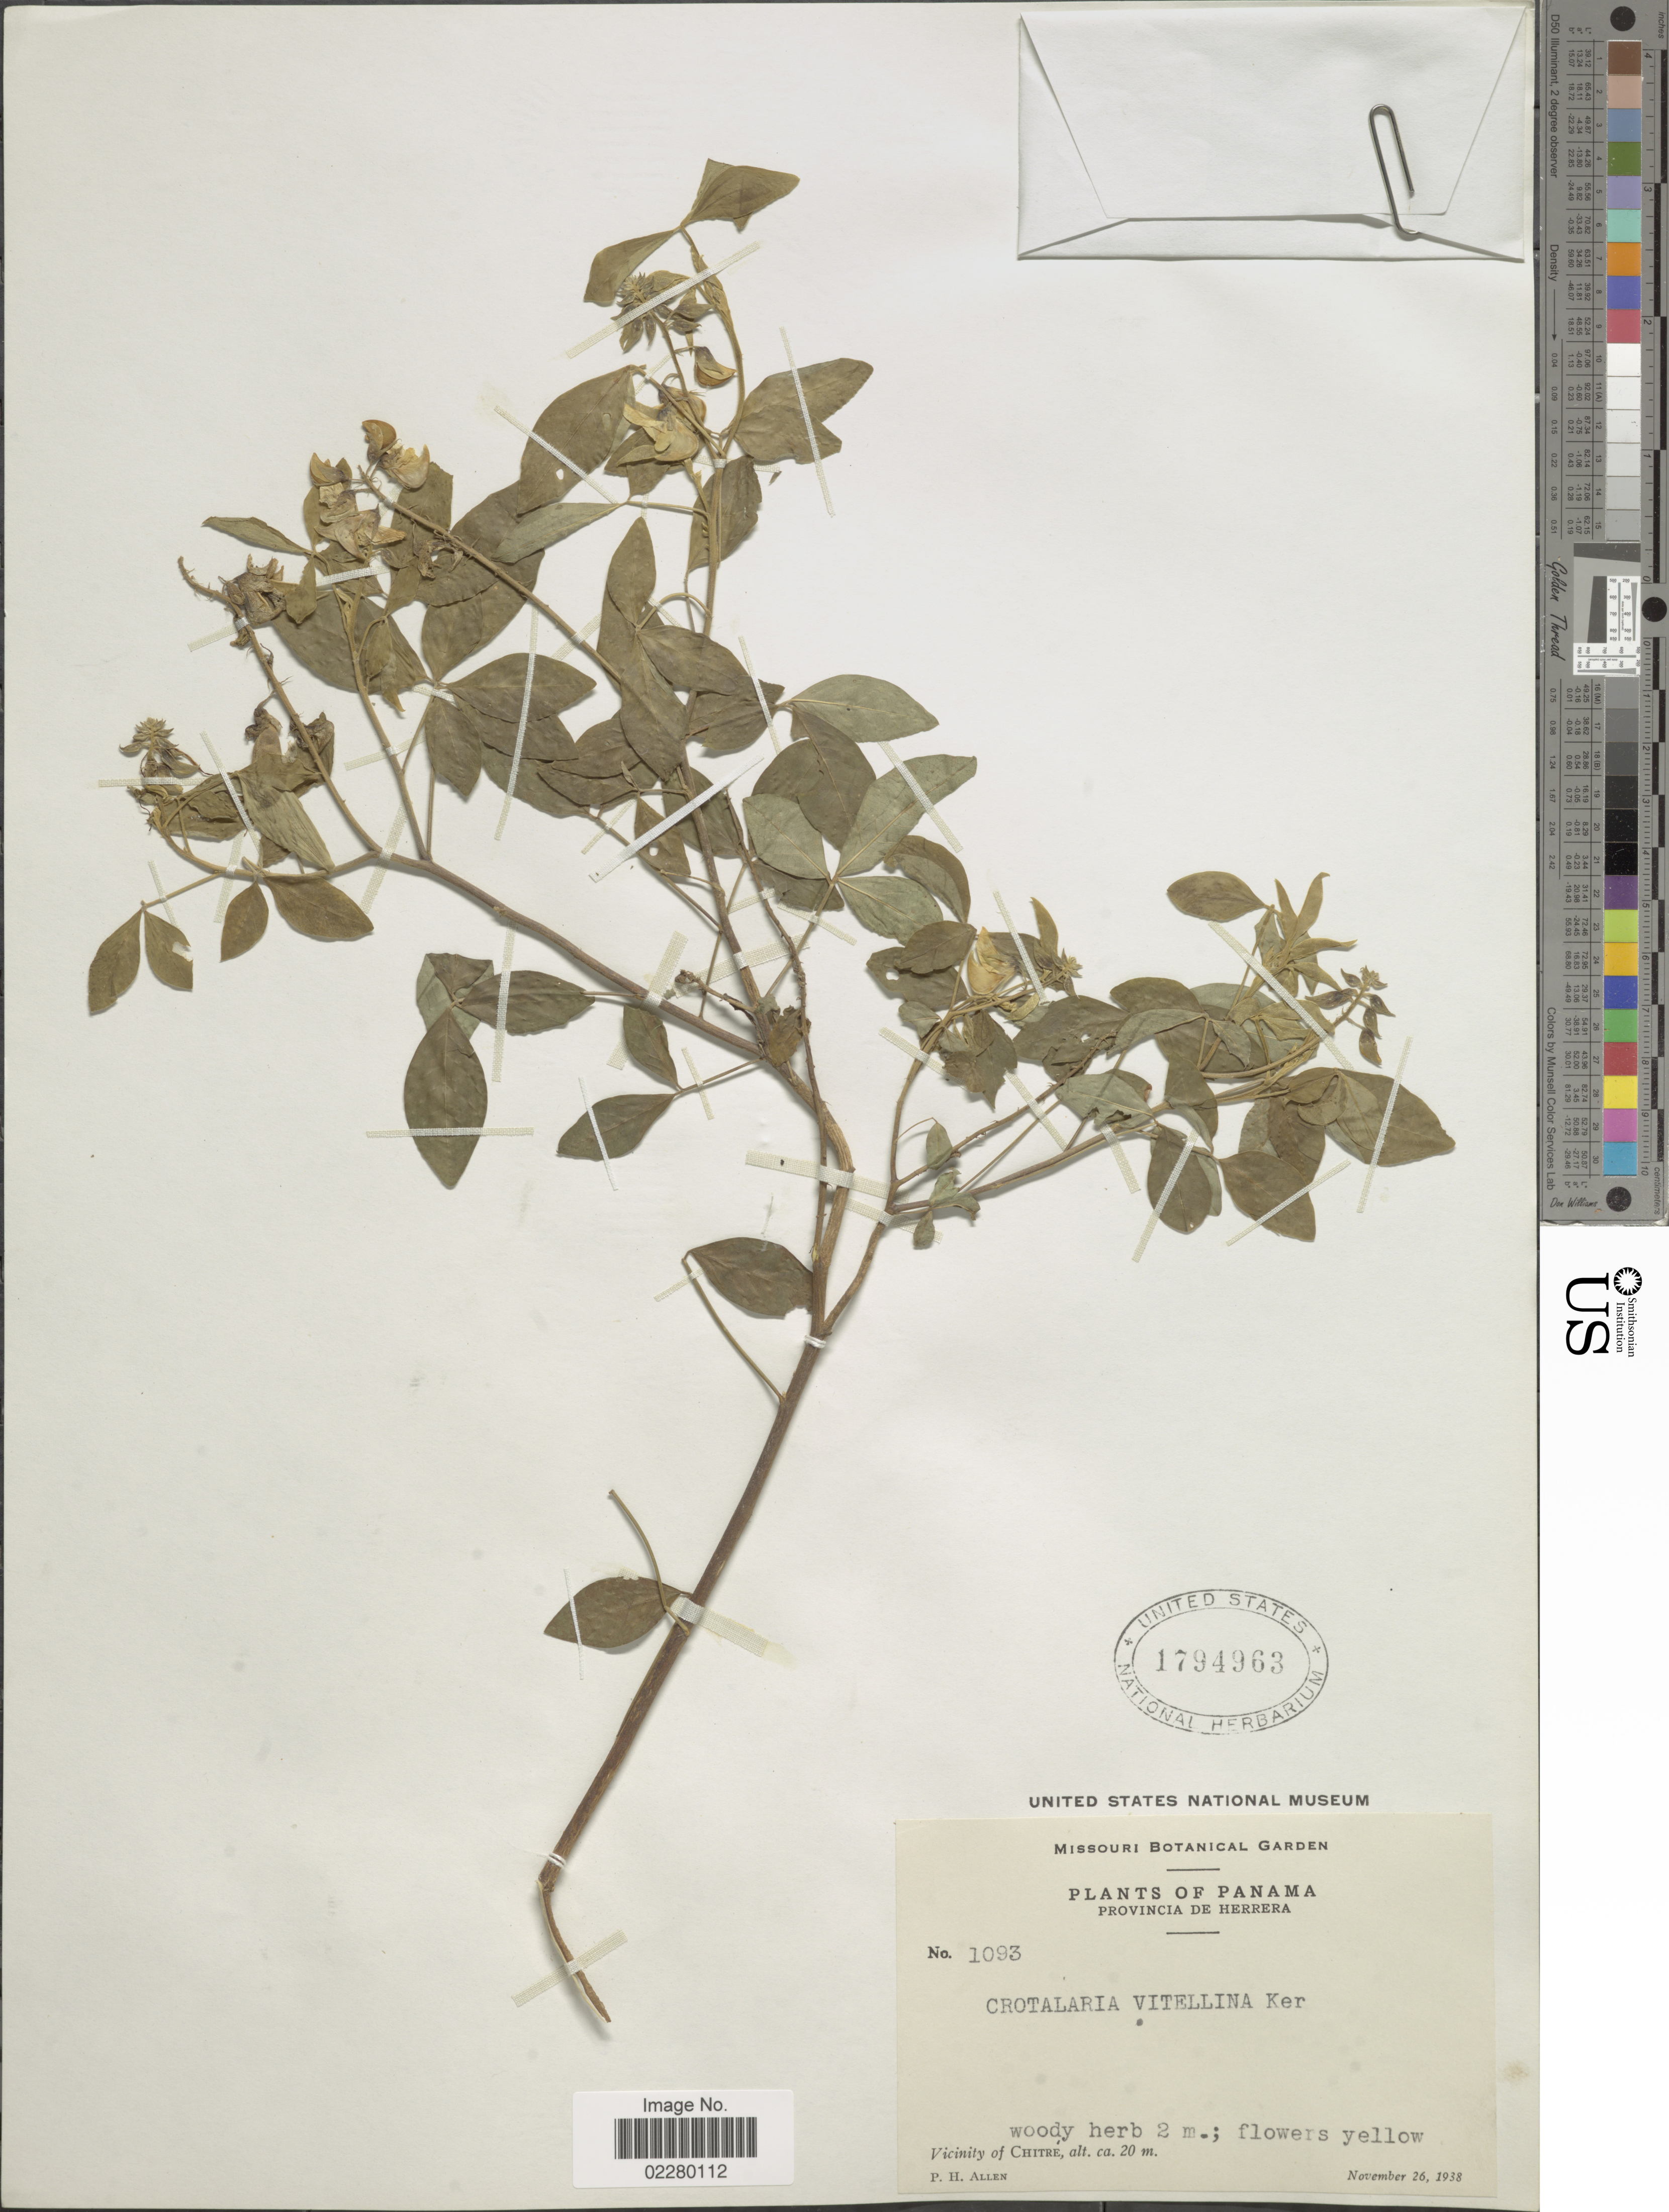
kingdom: Plantae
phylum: Tracheophyta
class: Magnoliopsida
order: Fabales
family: Fabaceae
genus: Crotalaria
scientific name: Crotalaria cajanifolia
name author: Kunth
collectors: P. H. Allen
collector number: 1093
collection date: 1938-11-26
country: Panama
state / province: Herrera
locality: Provincia de Herrera. Vicinity of Chitré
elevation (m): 20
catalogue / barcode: US 1794963